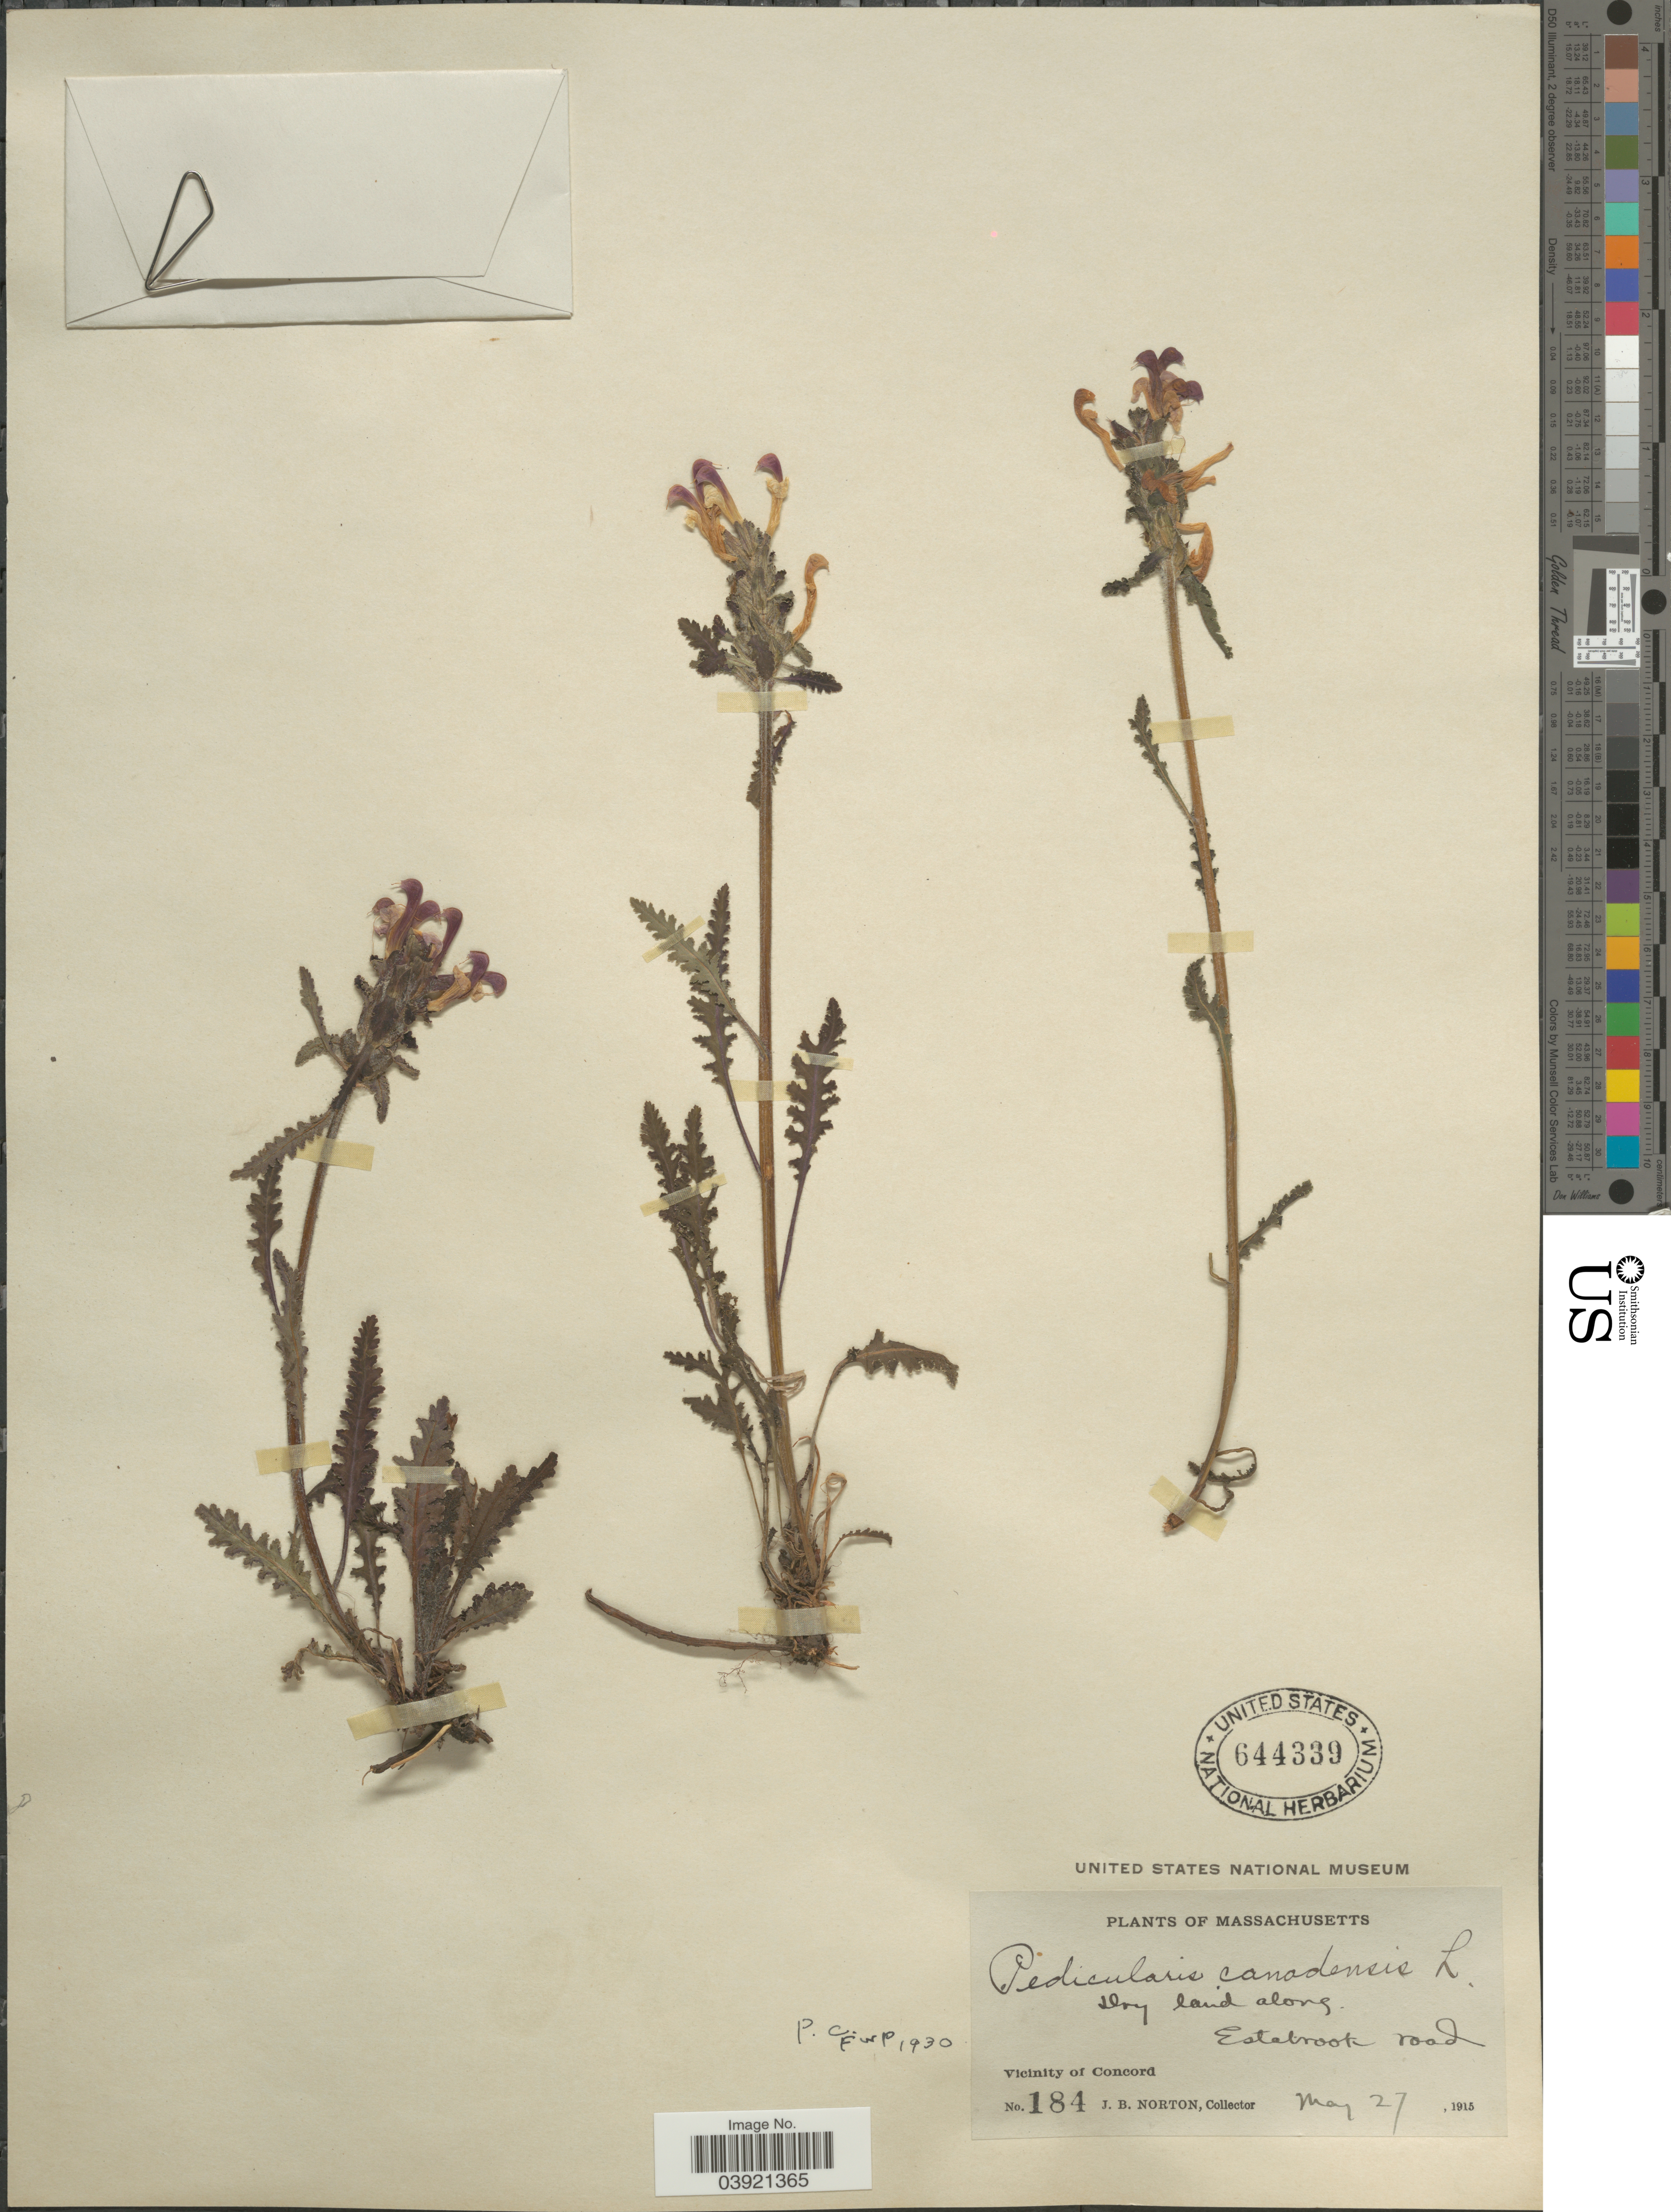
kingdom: Plantae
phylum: Tracheophyta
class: Magnoliopsida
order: Lamiales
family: Orobanchaceae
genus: Pedicularis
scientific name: Pedicularis canadensis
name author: L.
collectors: J. B. Norton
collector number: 184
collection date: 1915-05-27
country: United States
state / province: Massachusetts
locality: Dry land along Estabrook road. Vicinity of Concord.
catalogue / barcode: US 644339